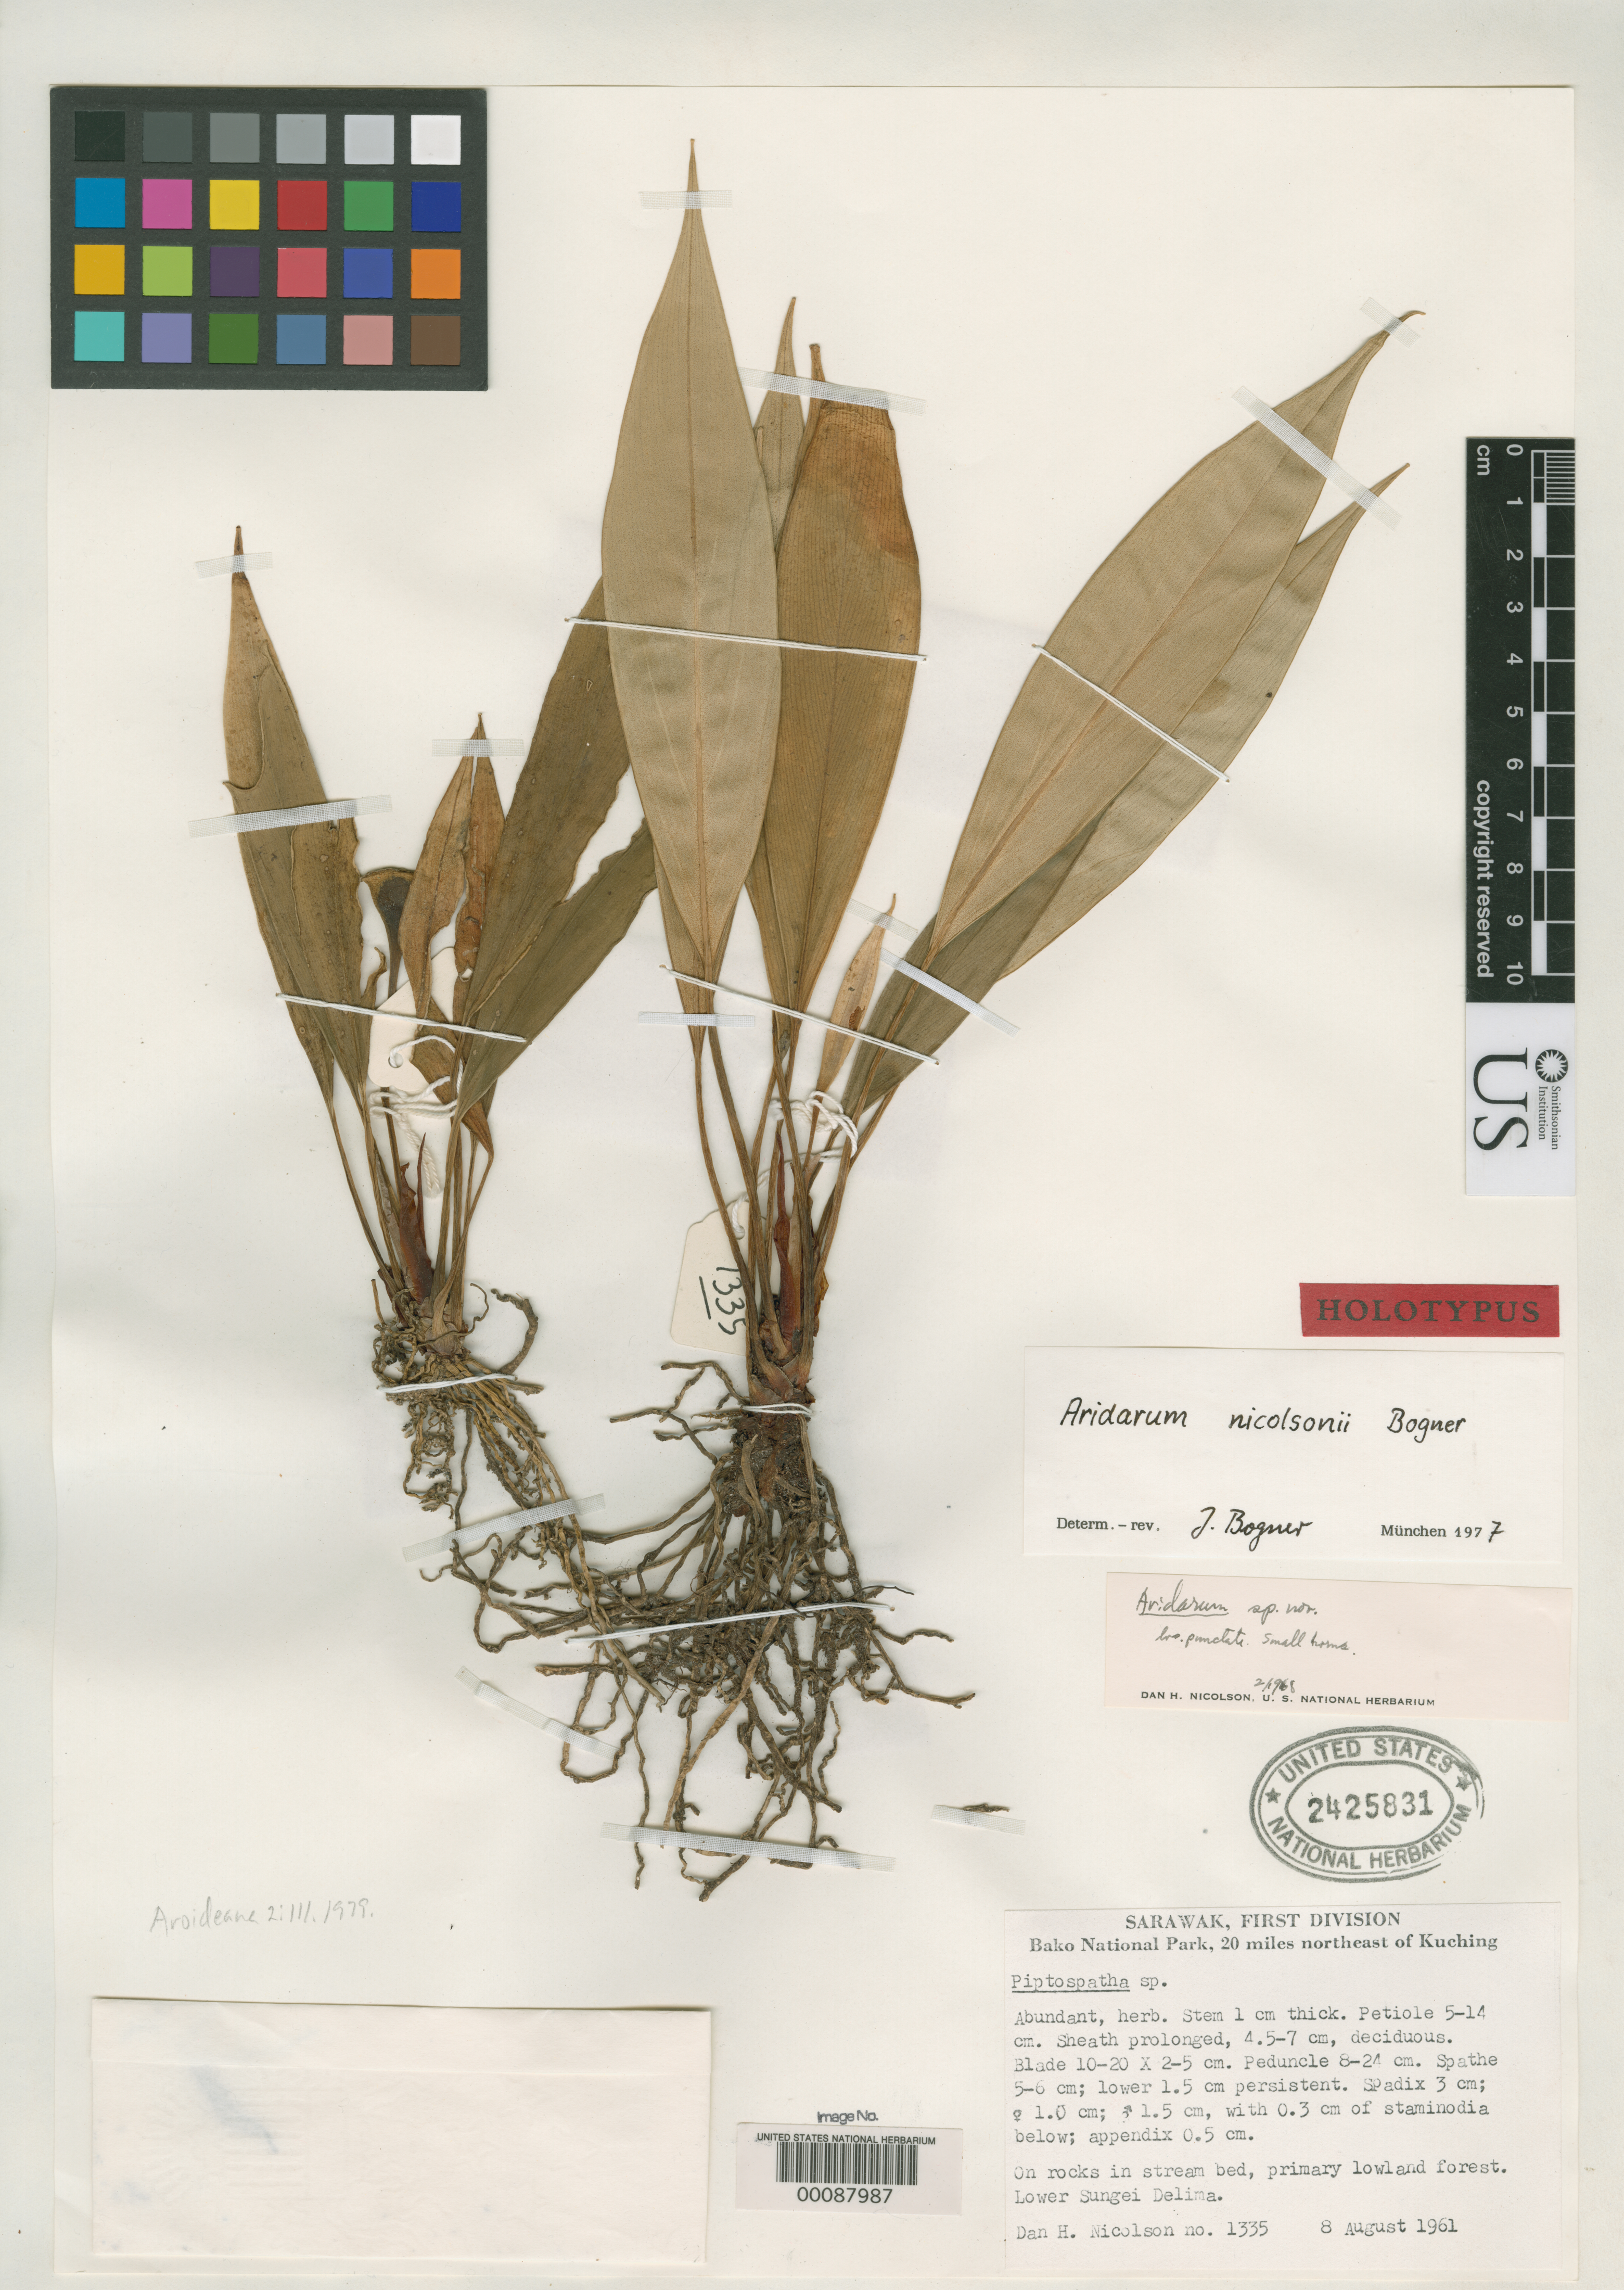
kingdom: Plantae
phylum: Tracheophyta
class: Liliopsida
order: Alismatales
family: Araceae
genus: Aridarum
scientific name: Aridarum nicolsonii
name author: Bogner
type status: Holotype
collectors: D. H. Nicolson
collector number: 1335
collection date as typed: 08 Aug 1961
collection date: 1961-08-08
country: Malaysia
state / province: Sarawak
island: Borneo Island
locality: First division, Bako National Park.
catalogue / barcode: US 2425831